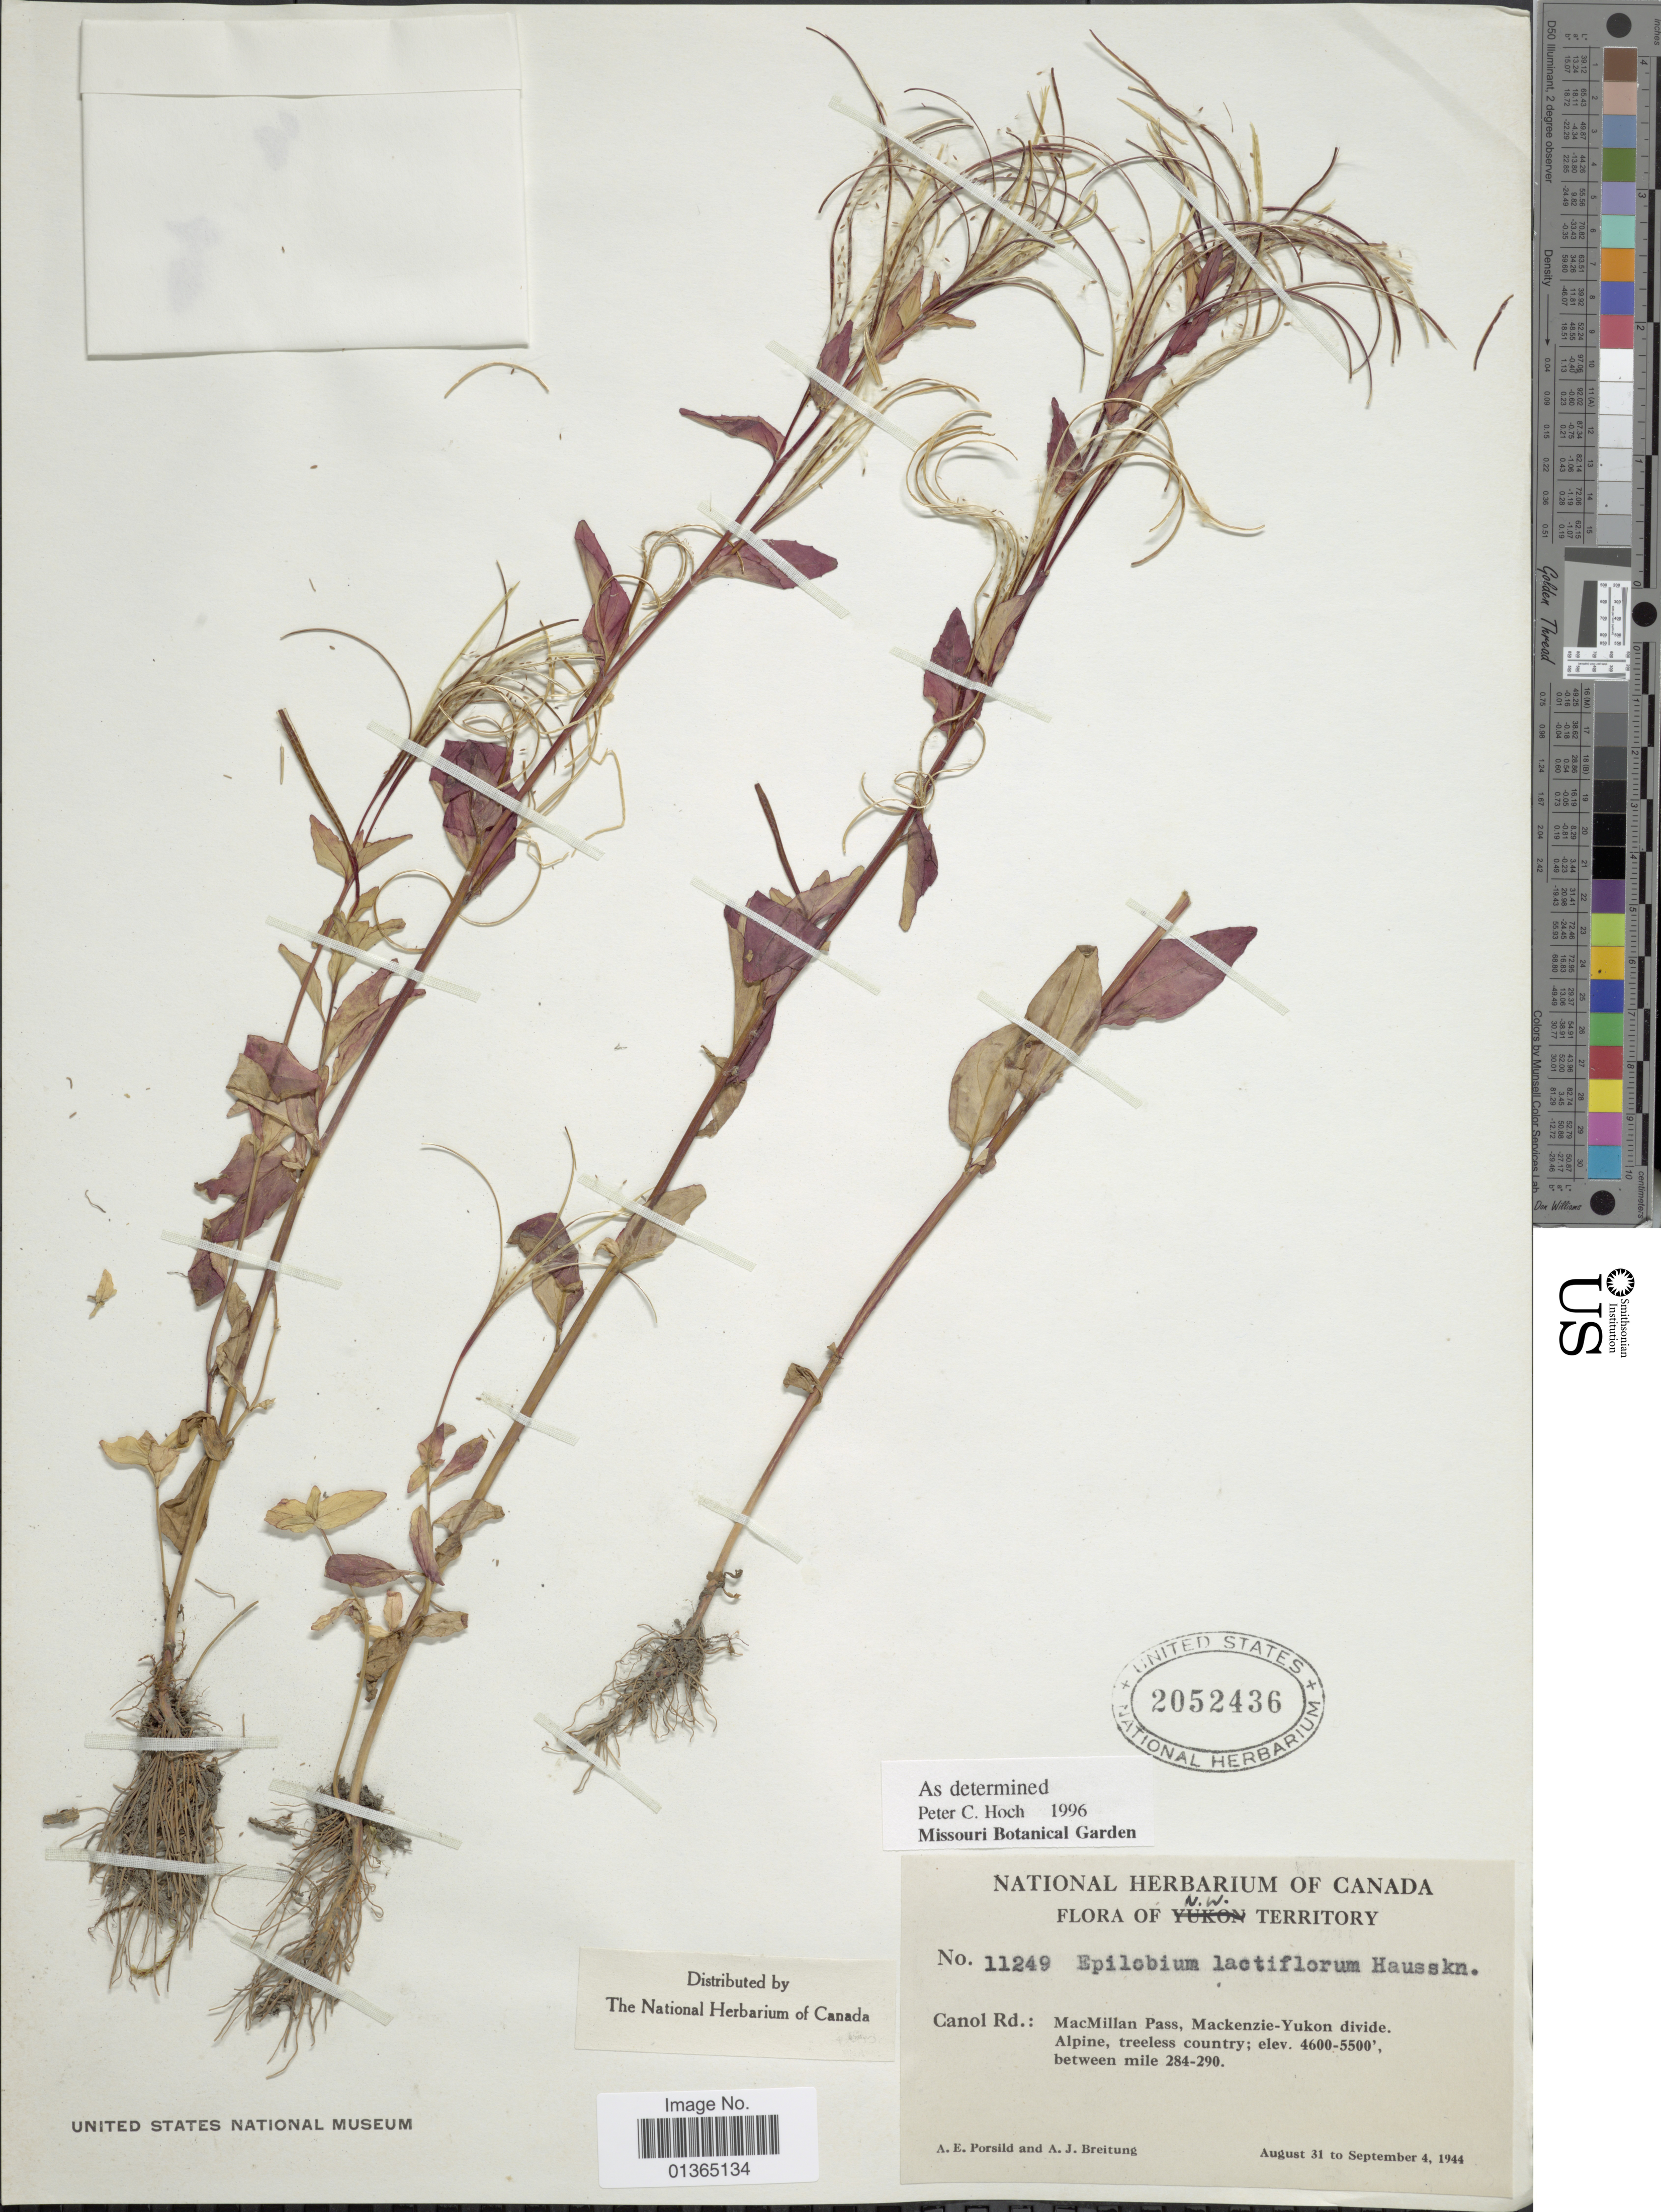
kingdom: Plantae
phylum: Tracheophyta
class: Magnoliopsida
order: Myrtales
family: Onagraceae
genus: Epilobium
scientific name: Epilobium lactiflorum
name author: Hausskn.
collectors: A. E. Porsild & A. Breitung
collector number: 11249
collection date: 1944-08-31/1944-09-04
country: Canada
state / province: Northwest Territories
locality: Canol Rd.: MacMillan Pass, Mackenzie-Yukon divide.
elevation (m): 1402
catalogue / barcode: US 2052436